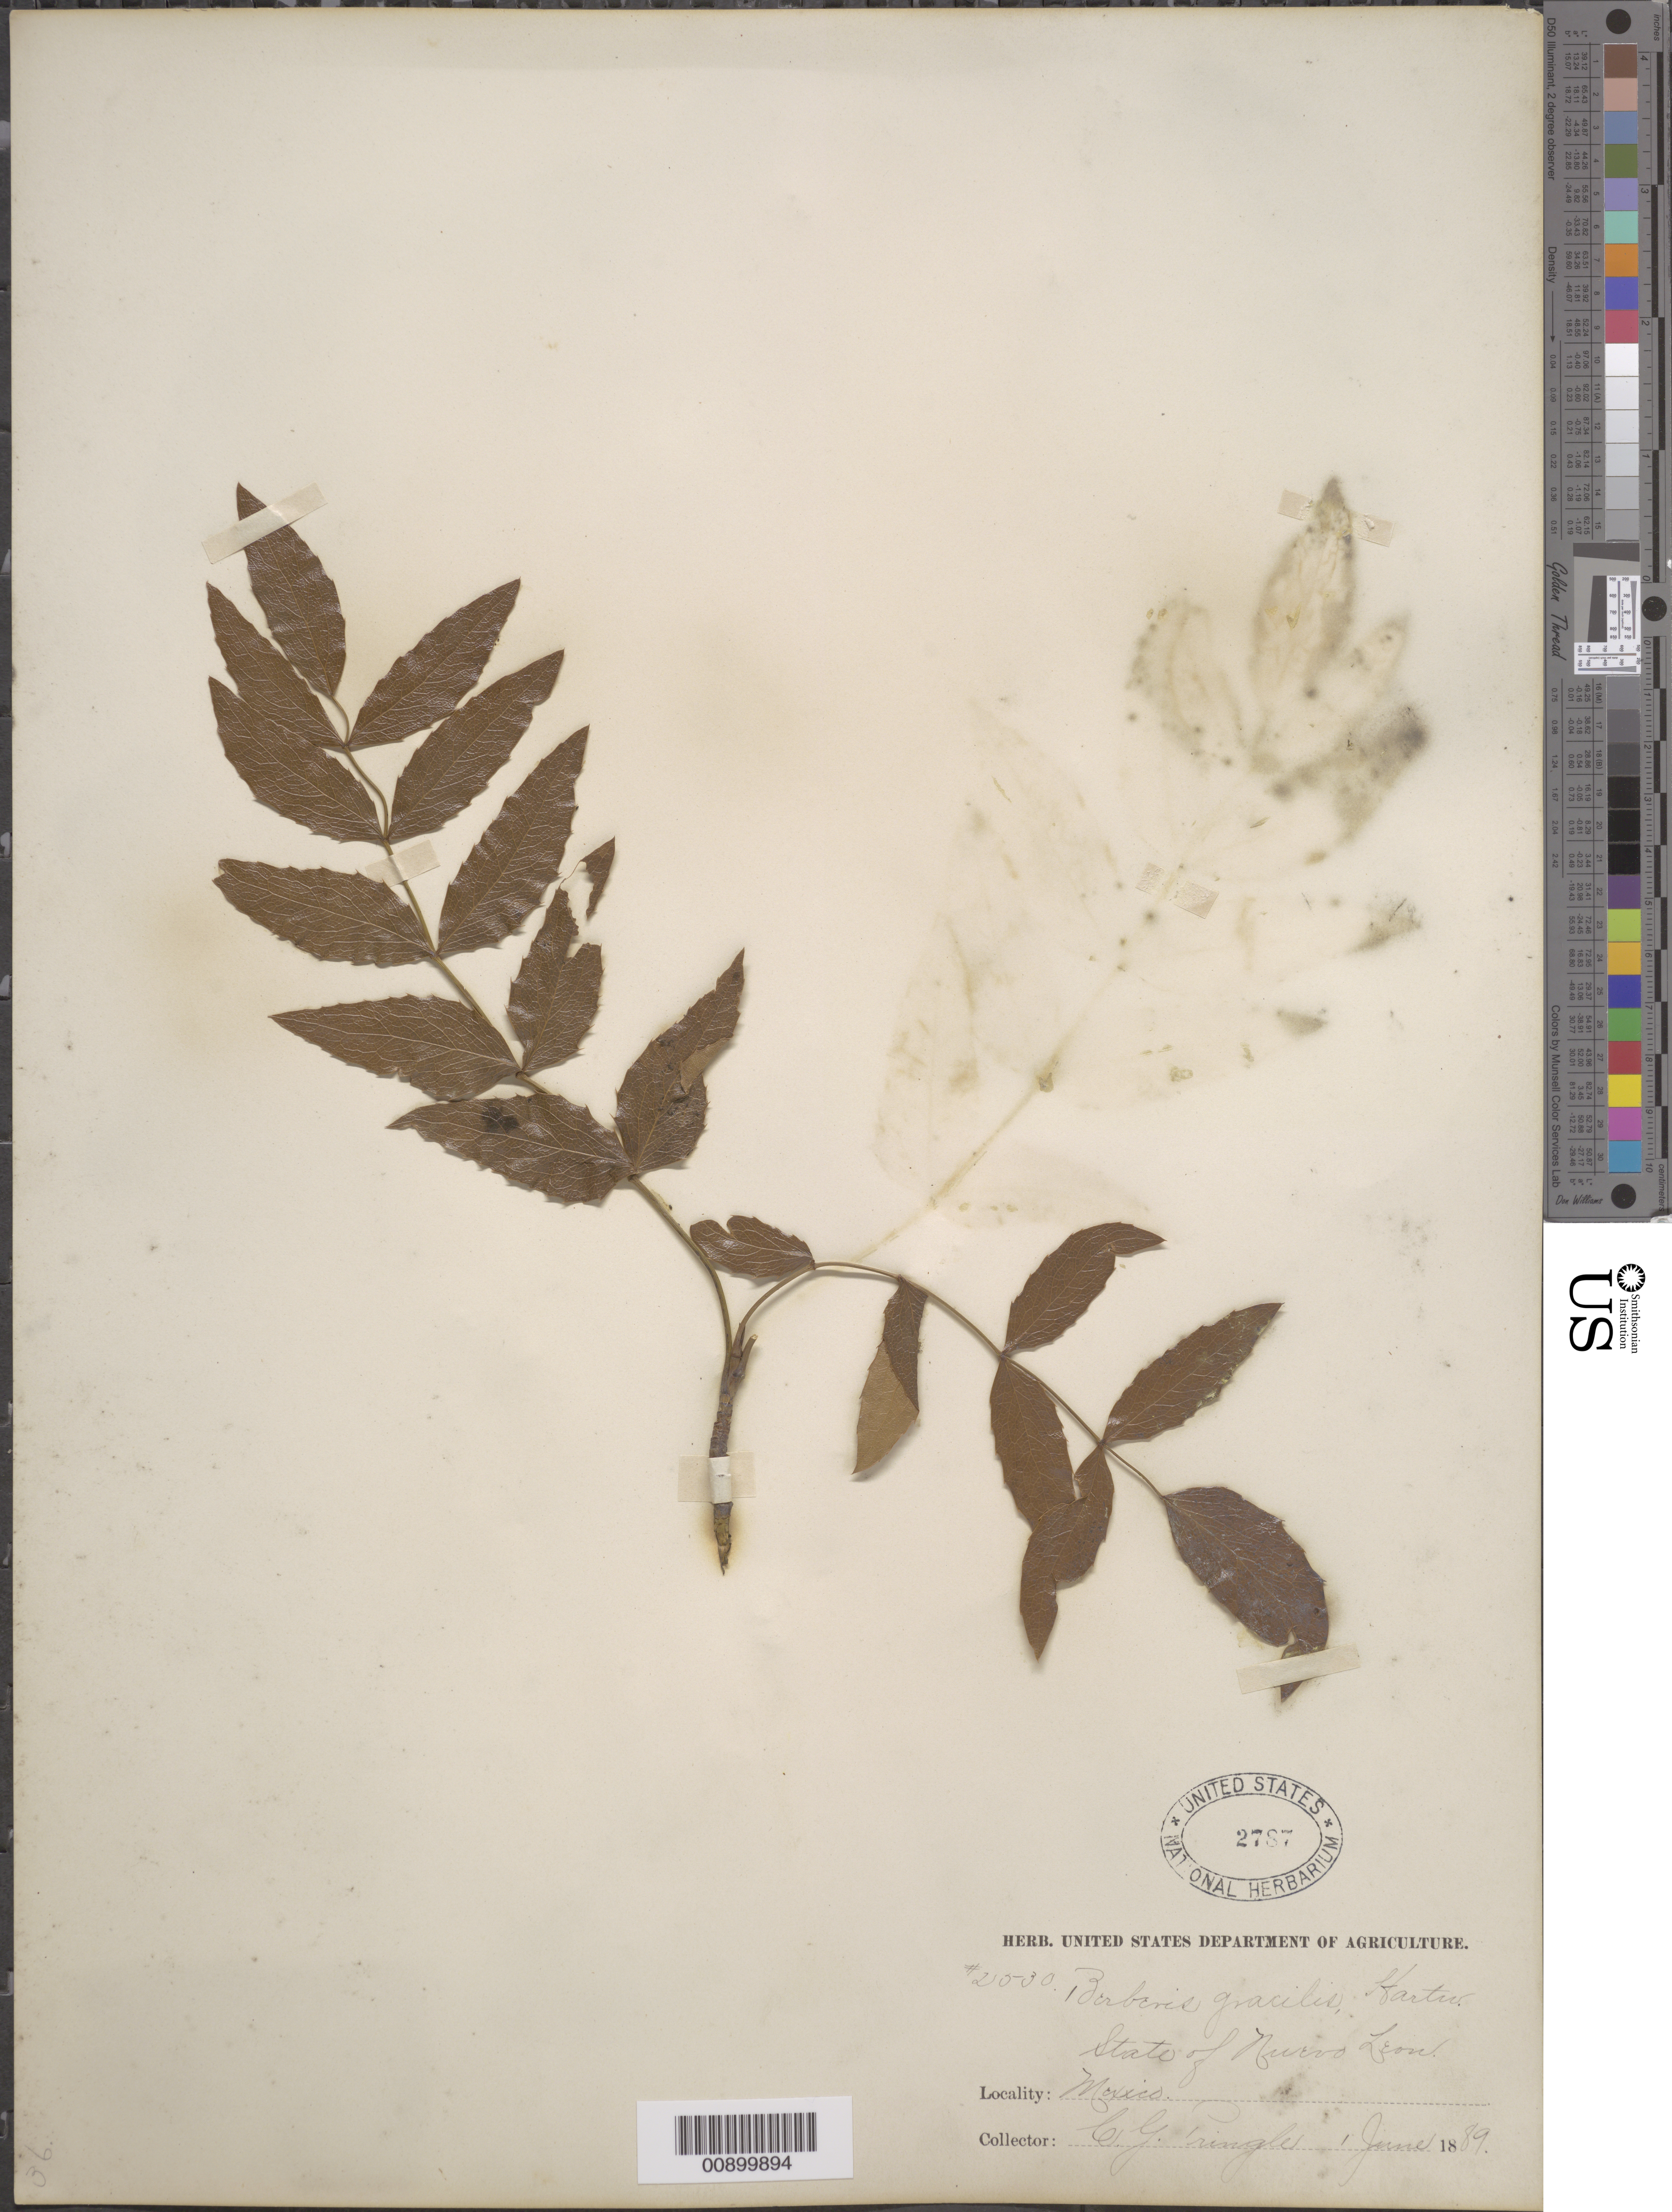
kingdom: Plantae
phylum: Tracheophyta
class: Magnoliopsida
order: Ranunculales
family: Berberidaceae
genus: Mahonia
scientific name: Mahonia gracilis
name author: (Benth.) Fedde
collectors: C. G. Pringle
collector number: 2530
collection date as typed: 01 Jun 1889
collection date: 1889-06-01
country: Mexico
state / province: Nuevo León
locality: State of Nuevo León.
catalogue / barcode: US 2787